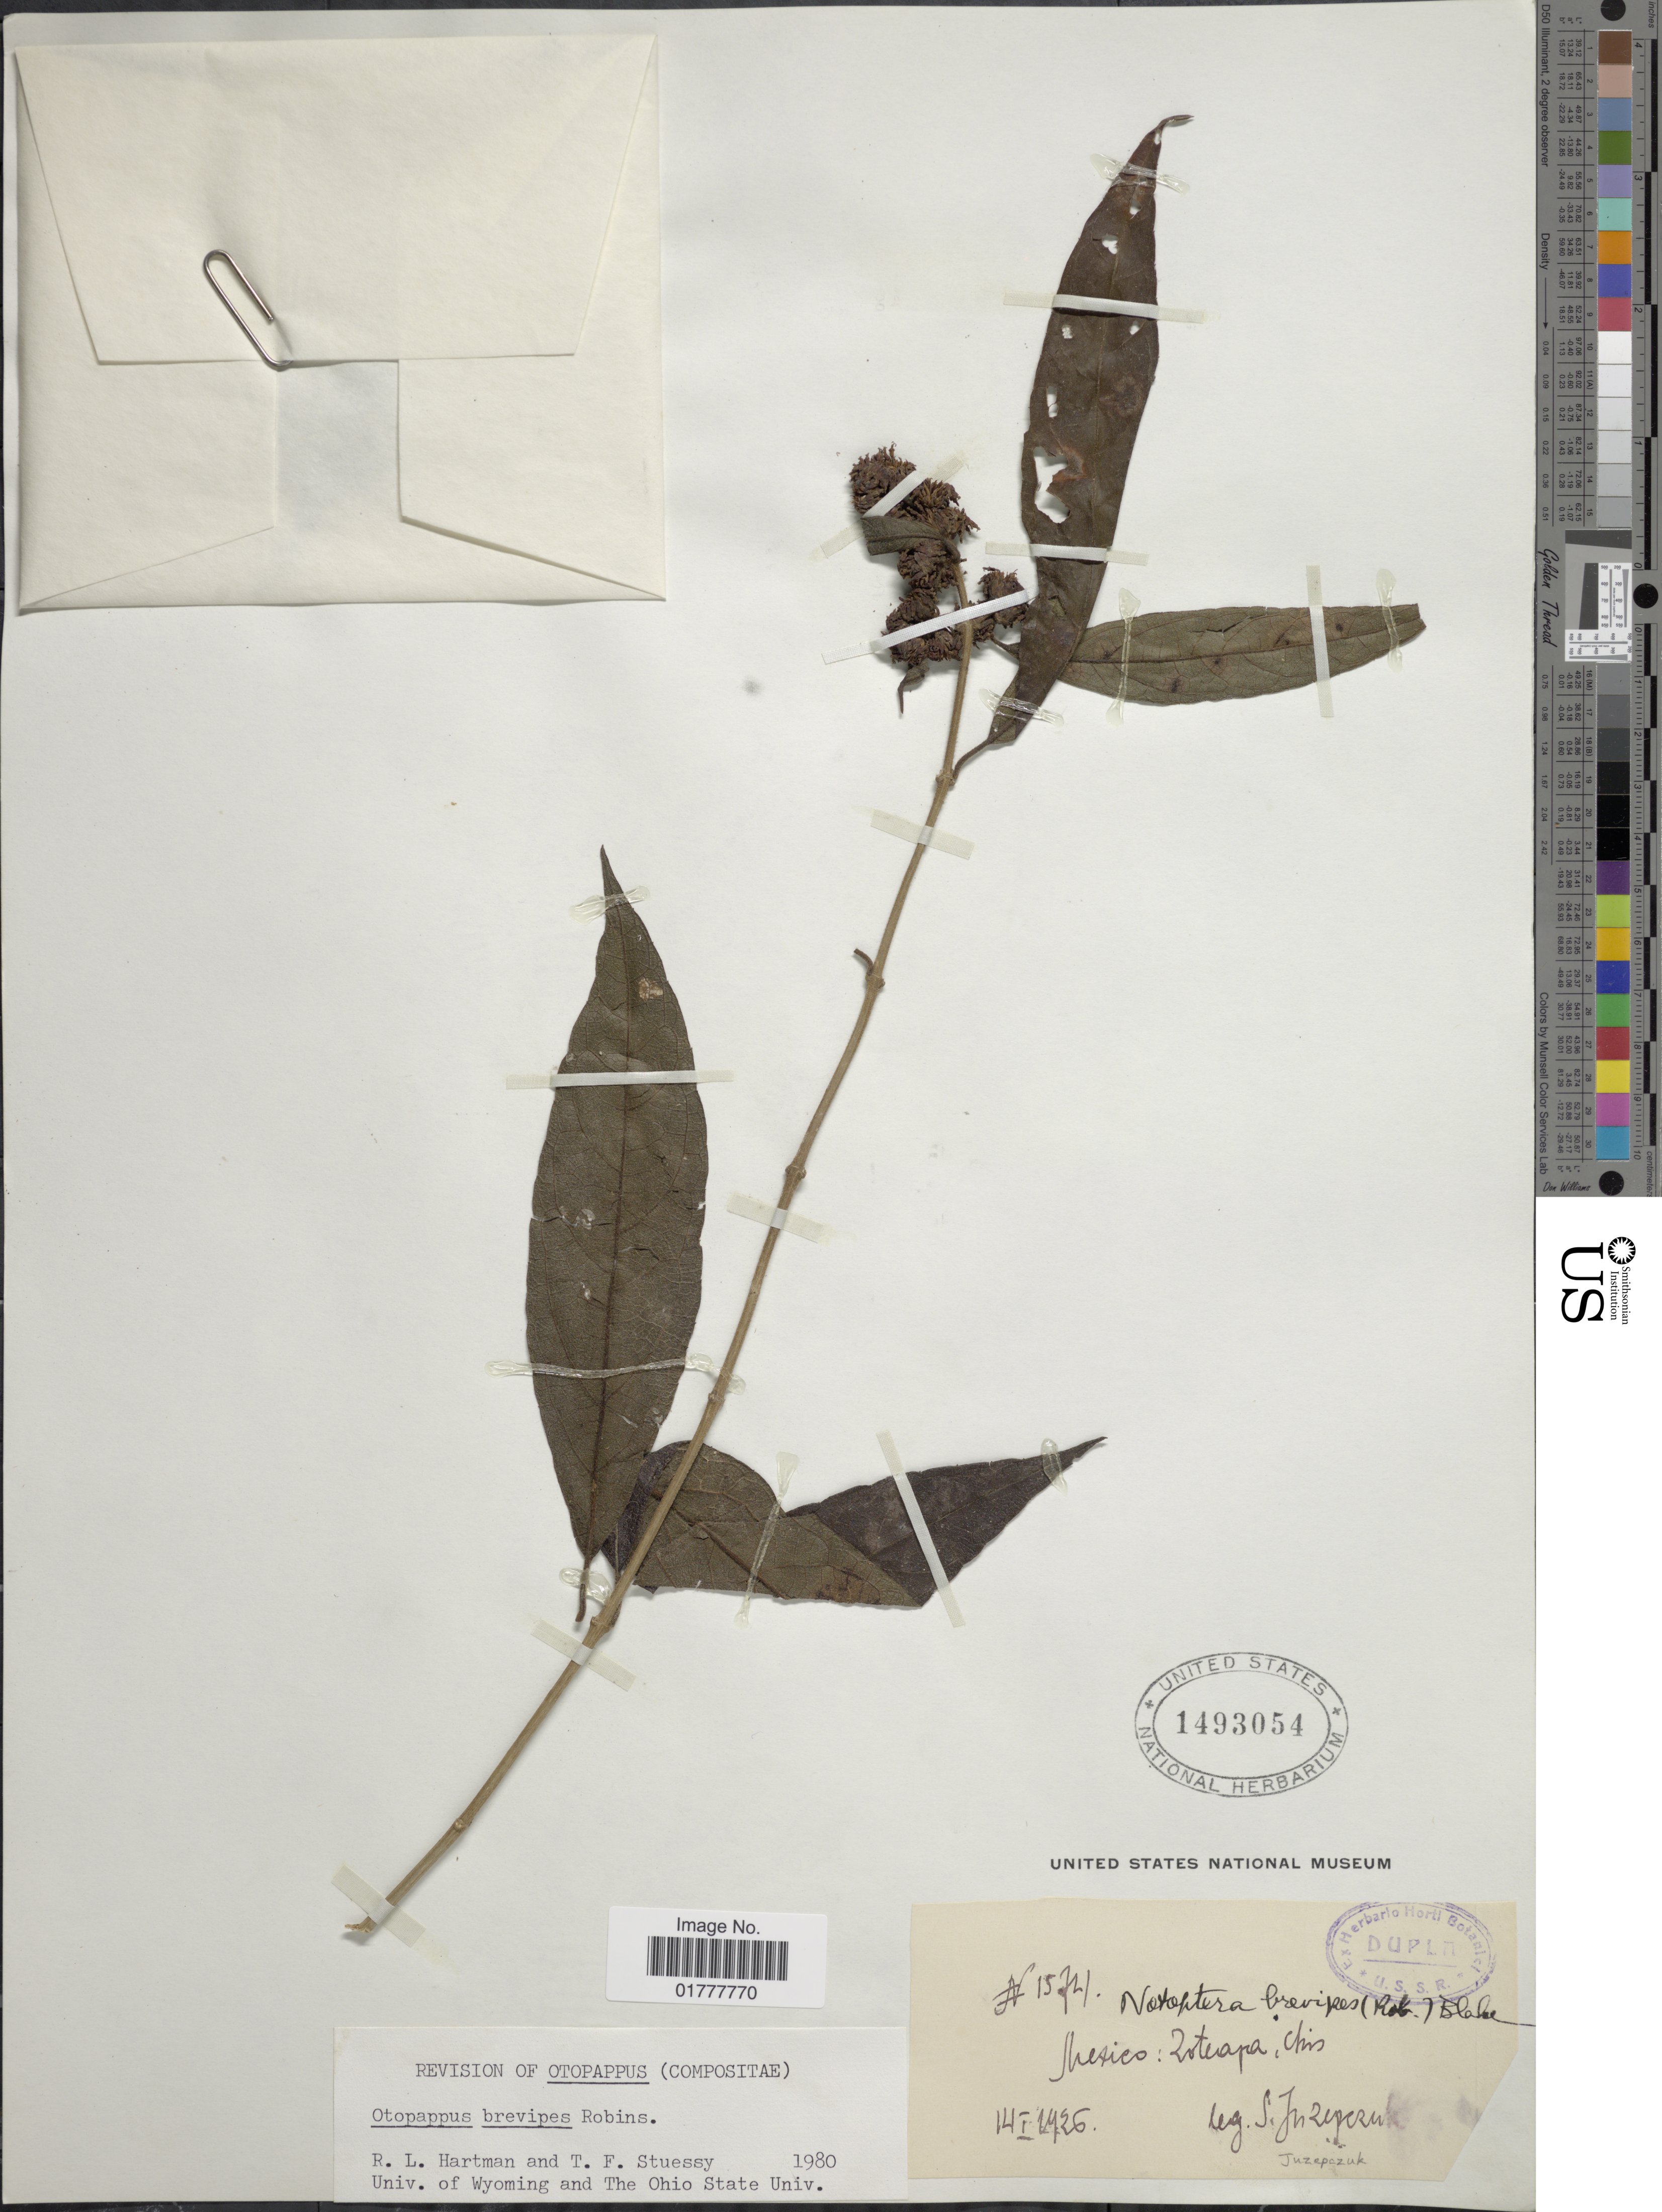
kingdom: Plantae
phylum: Tracheophyta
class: Magnoliopsida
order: Asterales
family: Asteraceae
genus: Otopappus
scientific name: Otopappus brevipes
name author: B.L. Rob.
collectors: S. V. Juzepczuk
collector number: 15721*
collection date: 1926-01-14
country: Mexico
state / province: Chiapas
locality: Mexico: Zoteapa, Chis.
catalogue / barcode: US 1493054